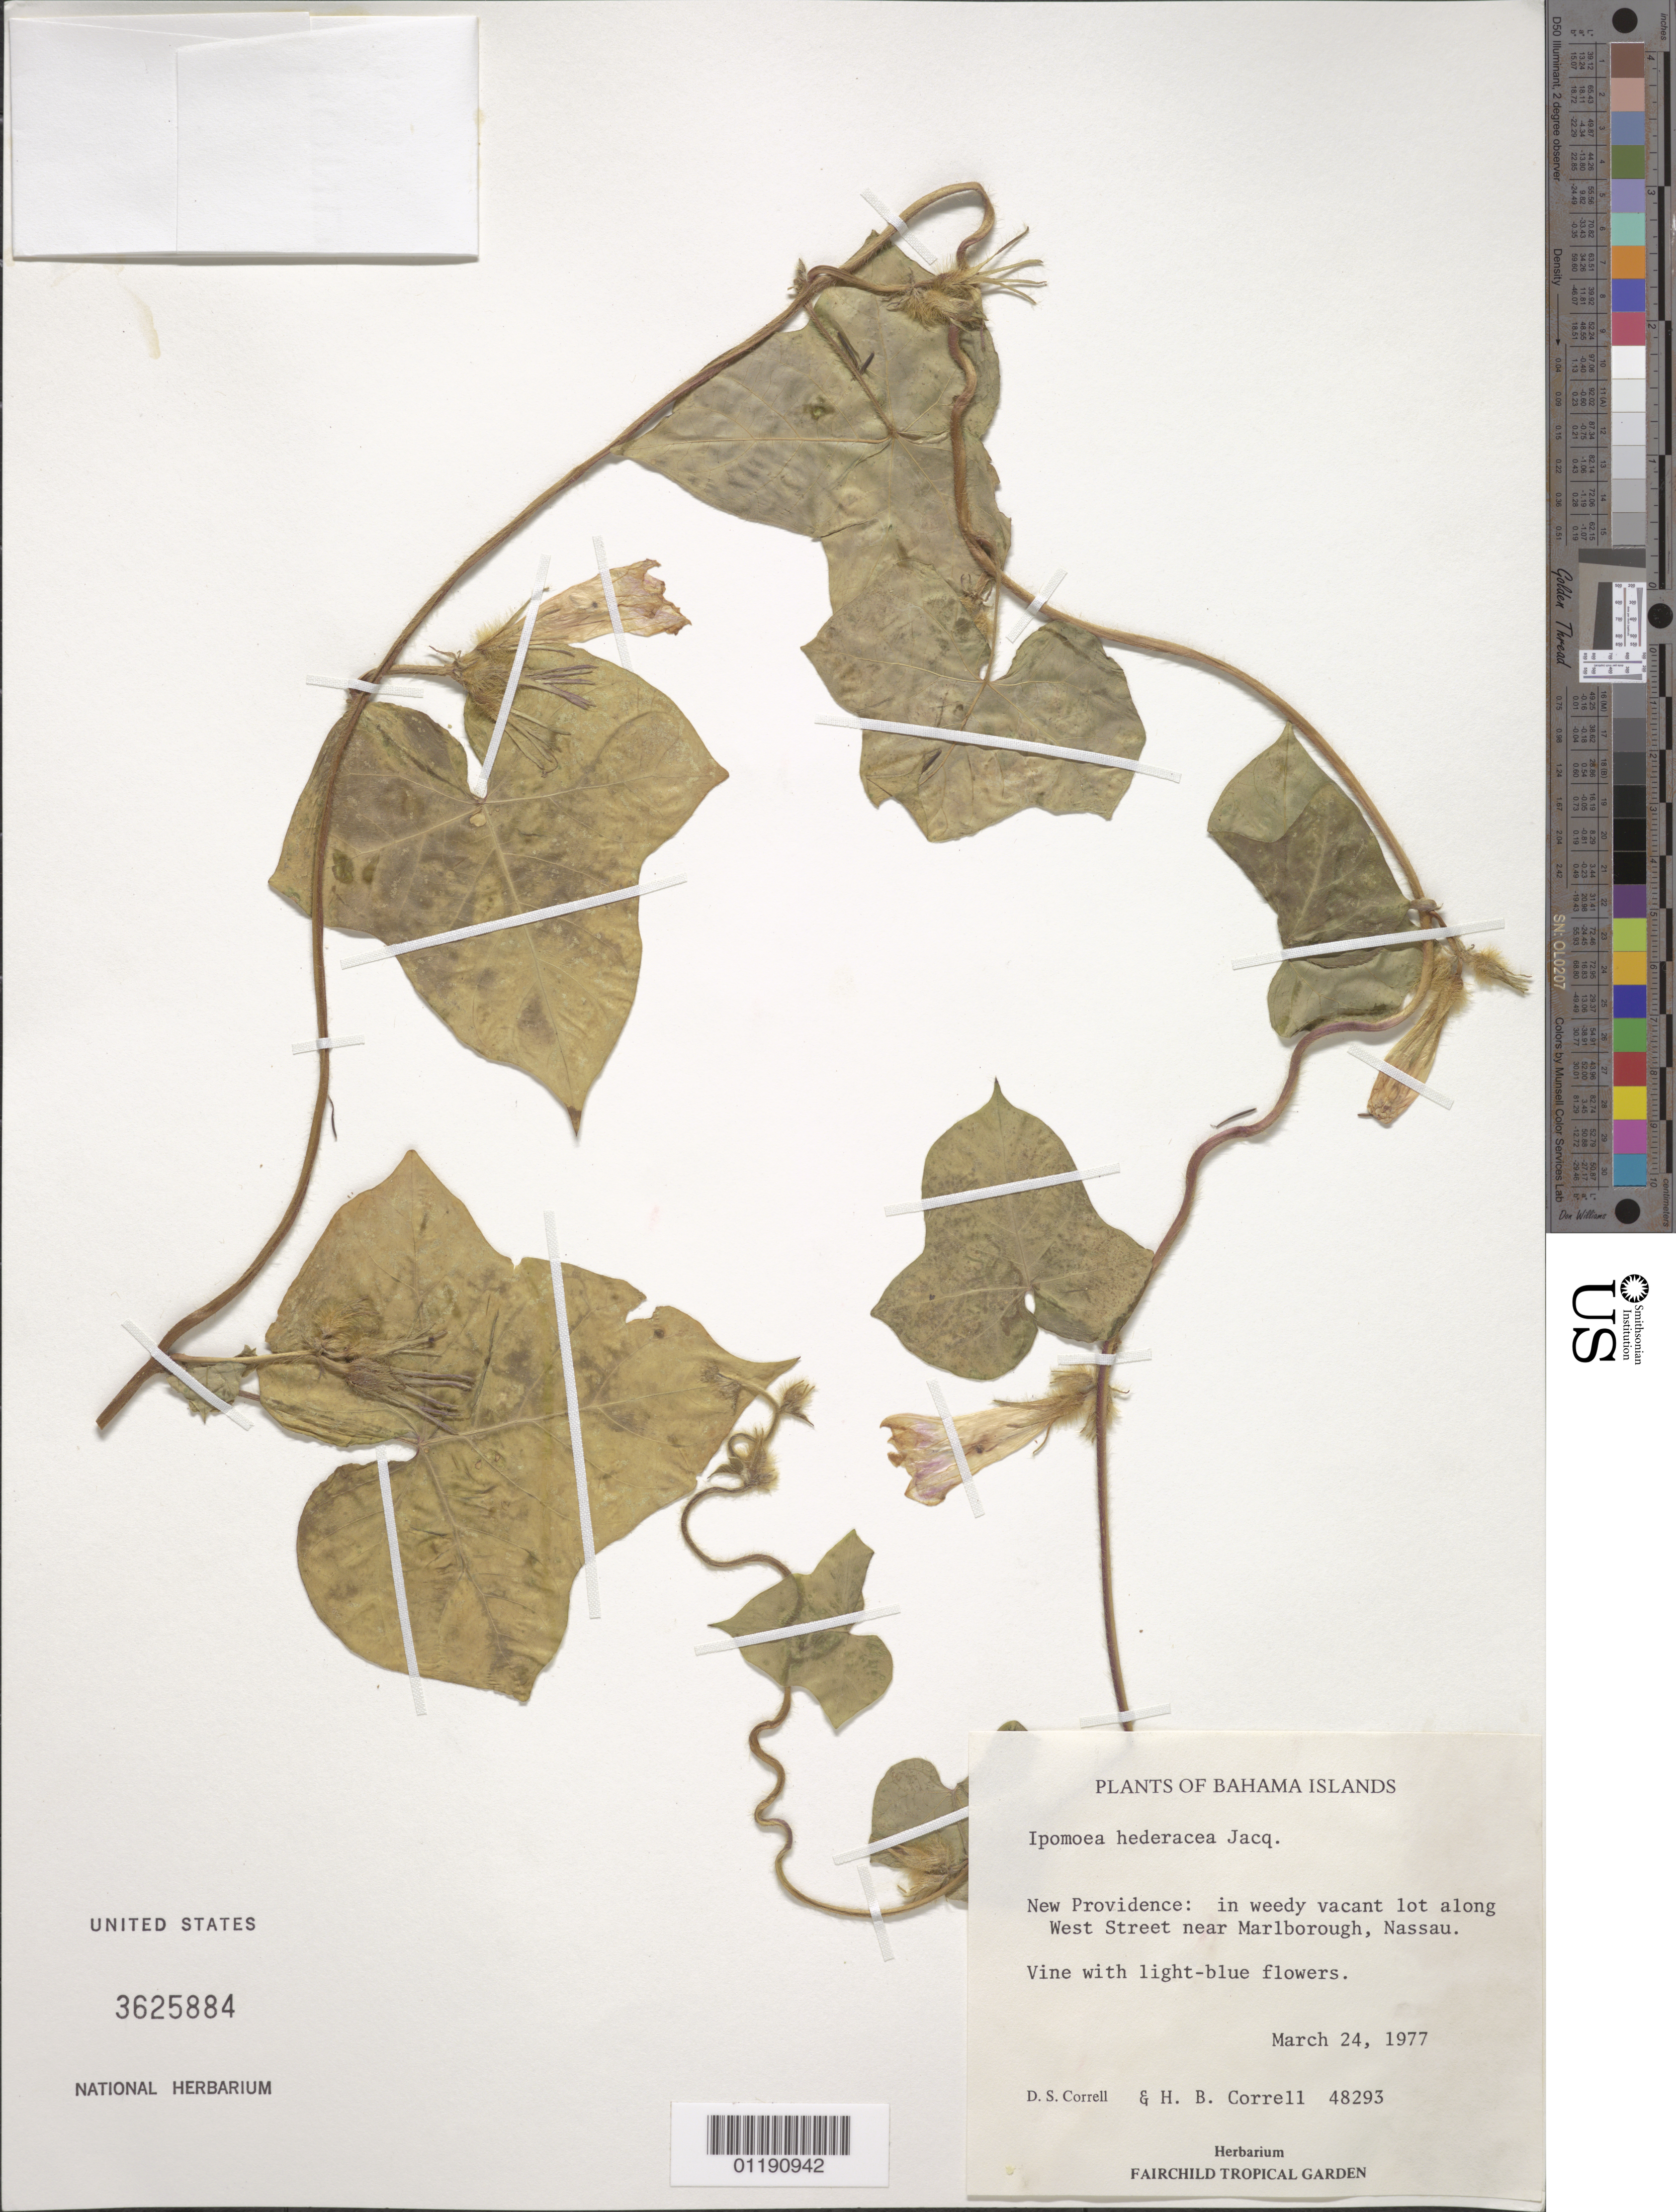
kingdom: Plantae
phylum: Tracheophyta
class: Magnoliopsida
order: Solanales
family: Convolvulaceae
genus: Ipomoea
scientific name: Ipomoea hederacea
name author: Jacq.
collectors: D. S. Correll & H. Correll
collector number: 48293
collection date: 1977-03-24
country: Bahamas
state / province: New Providence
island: New Providence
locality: New Providence: in weedy vacant lot along West Street near Marlborough, Nassau.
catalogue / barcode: US 3625884